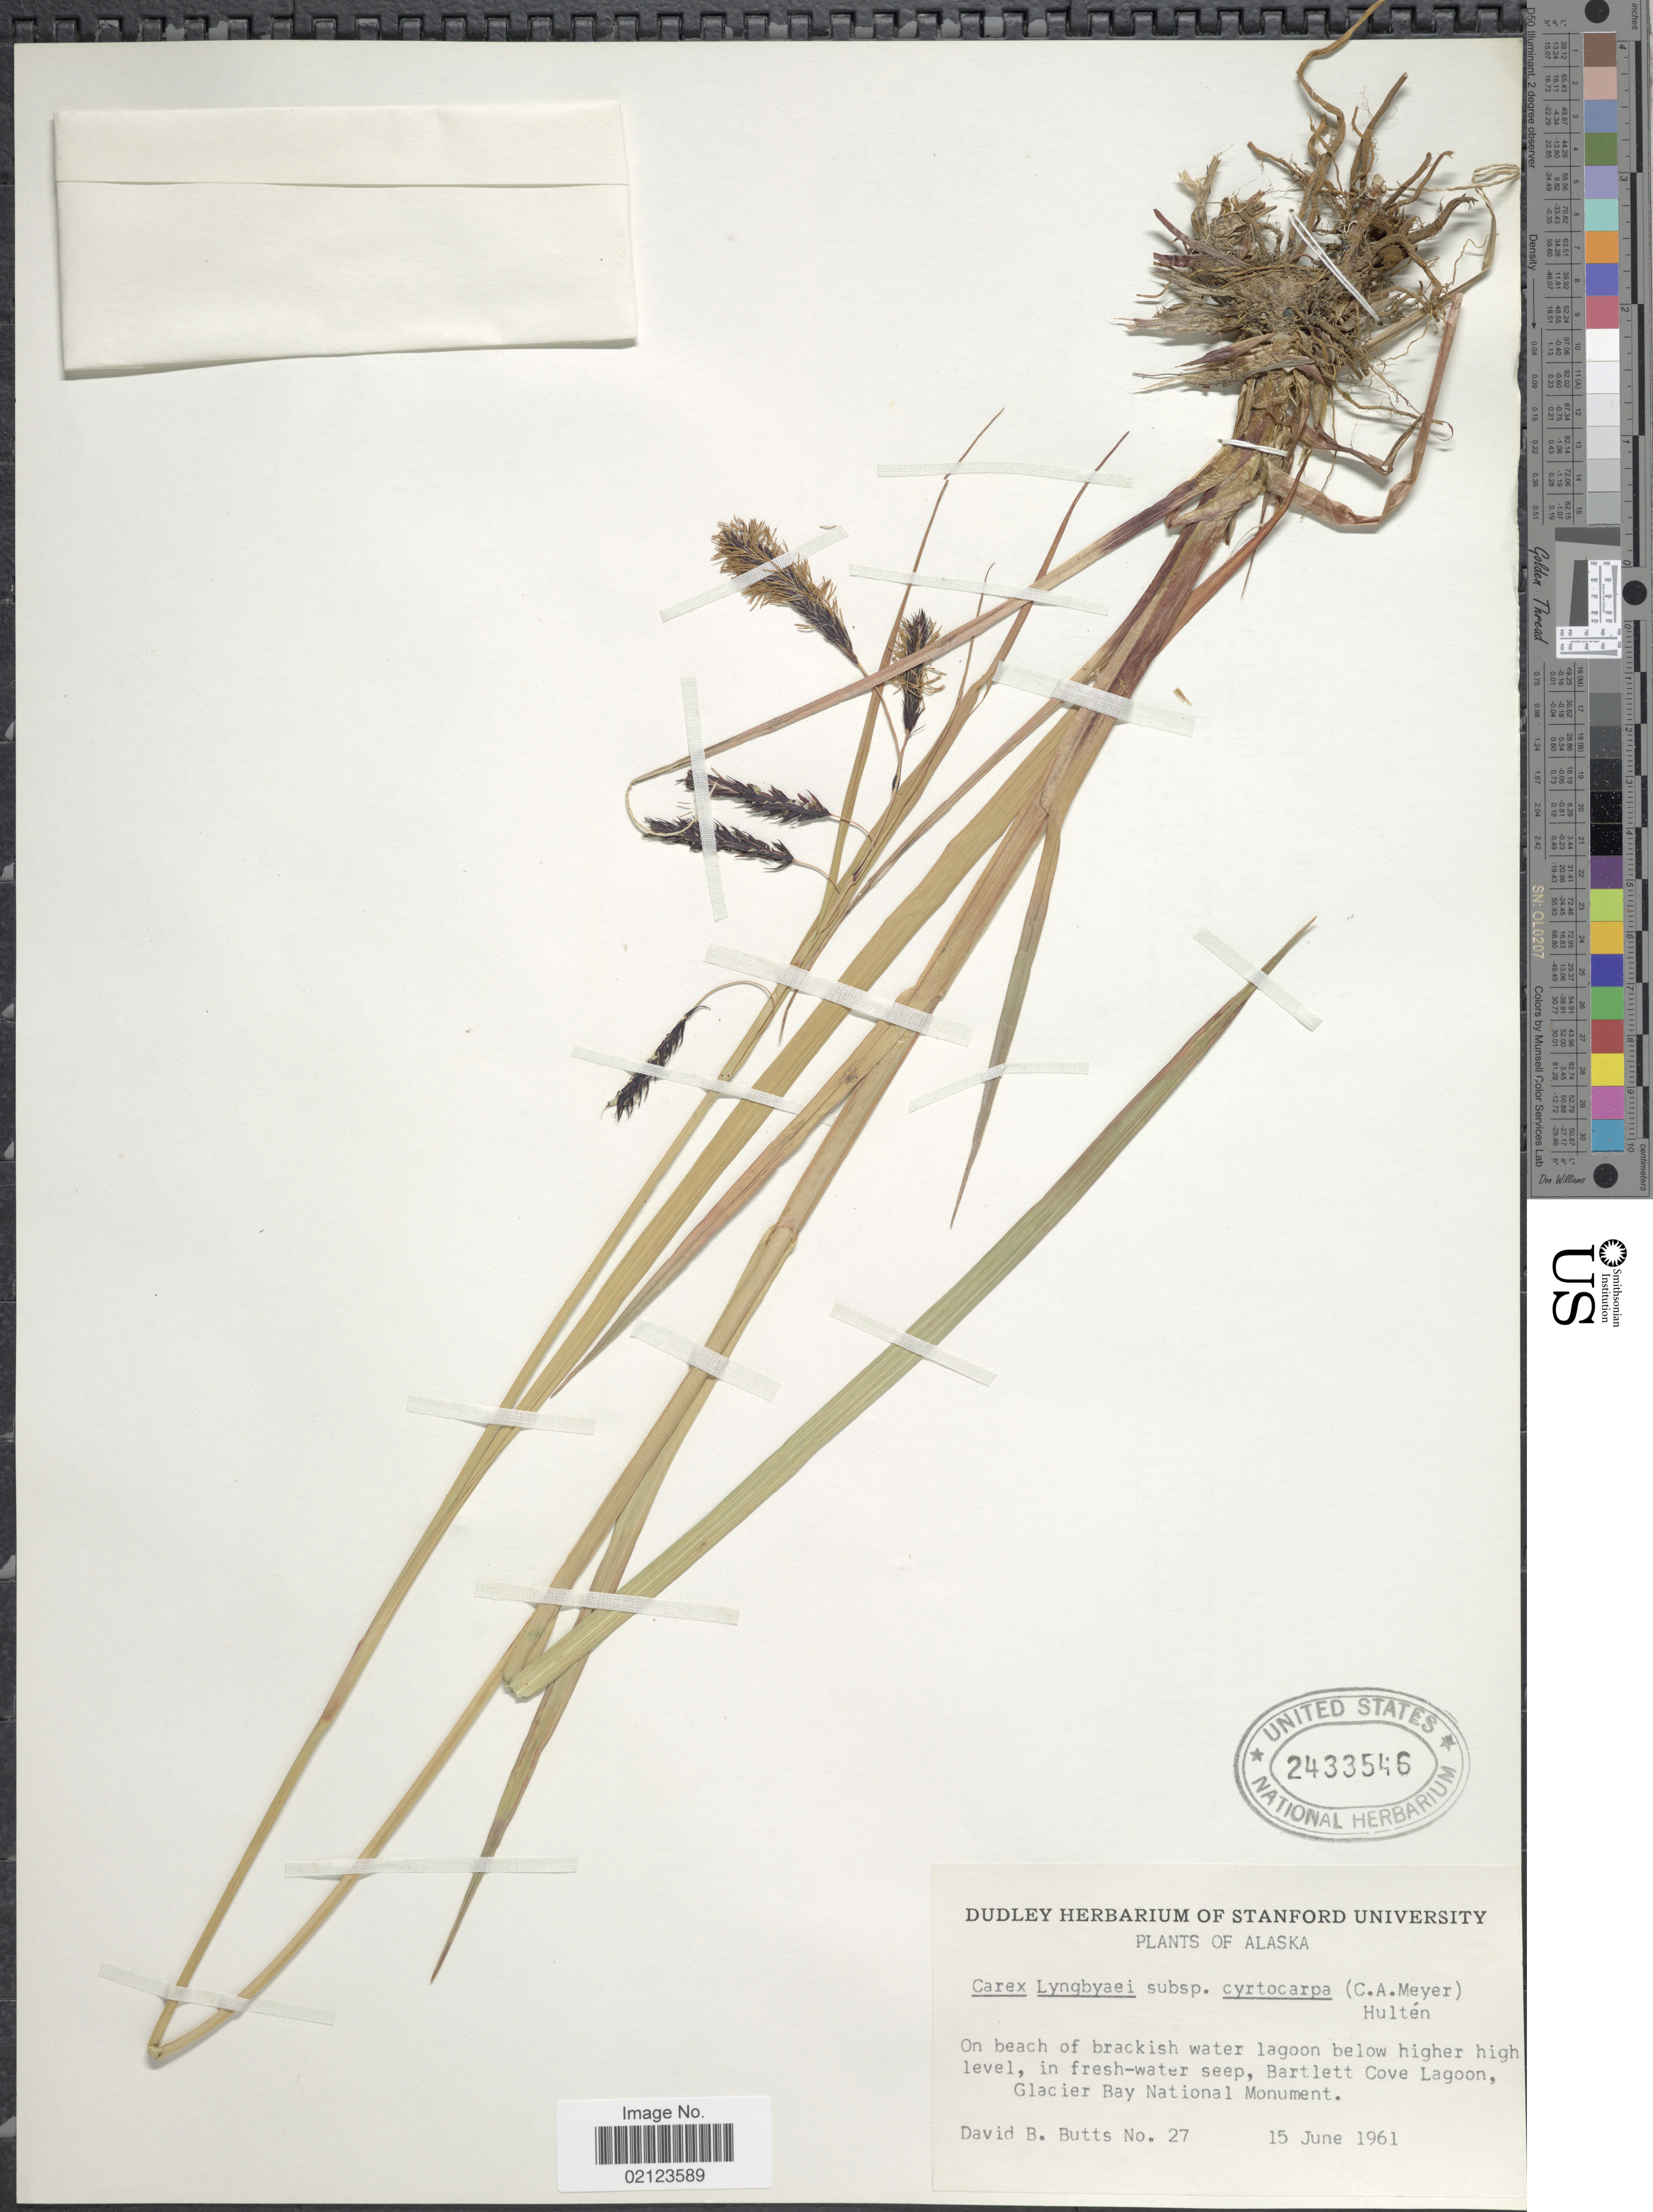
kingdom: Plantae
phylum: Tracheophyta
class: Liliopsida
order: Poales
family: Cyperaceae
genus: Carex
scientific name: Carex lyngbyei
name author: Hornem.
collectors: D. Butts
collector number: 27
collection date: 1961-06-15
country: United States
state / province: Alaska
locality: On beach of brackish water lagoon below higher high level, in fresh-water seep, Bartlett Cove Lagoon, Glacier Bay National Monument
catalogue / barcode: US 2433546